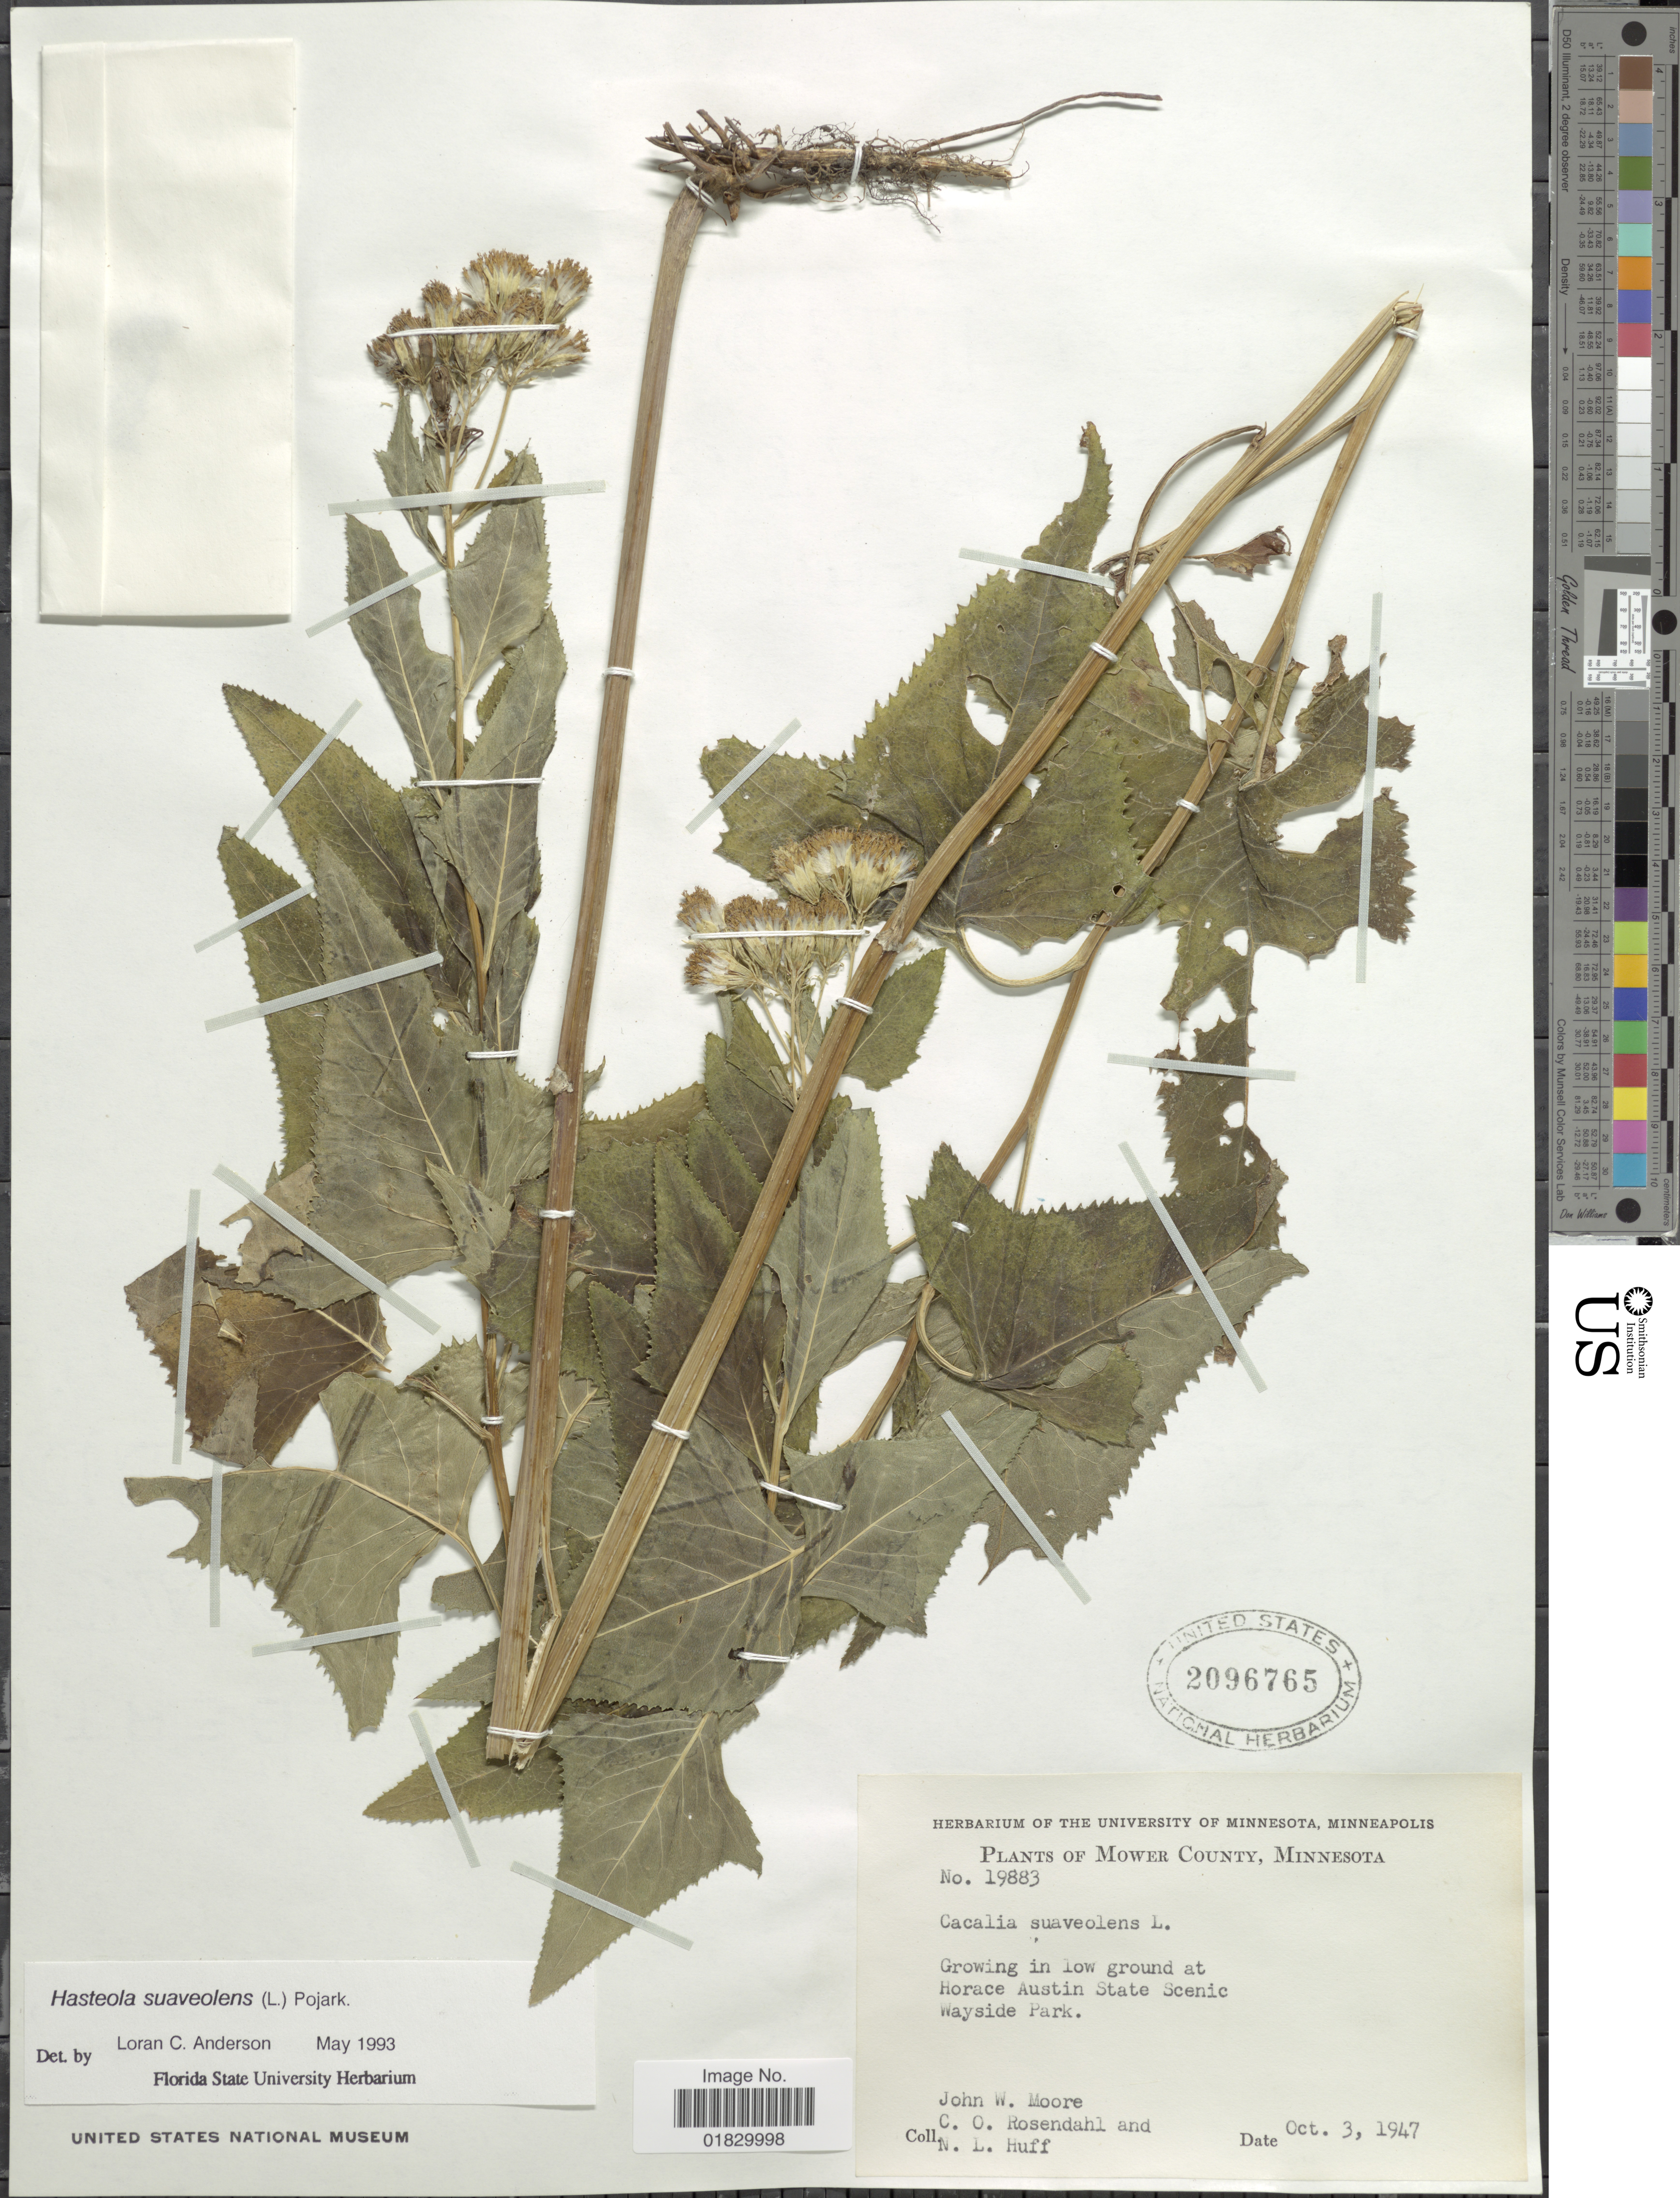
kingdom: Plantae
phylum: Tracheophyta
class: Magnoliopsida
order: Asterales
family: Asteraceae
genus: Hasteola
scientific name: Hasteola suaveolens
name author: (L.) Pojark.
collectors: J. Moore, C. O. Rosendahl & N. Huff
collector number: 19883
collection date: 1947-10-03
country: United States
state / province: Minnesota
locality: Mower County, Minnesota, Growing in low ground at Horace Austin State Scenic, Wayside Park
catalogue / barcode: US 2096765